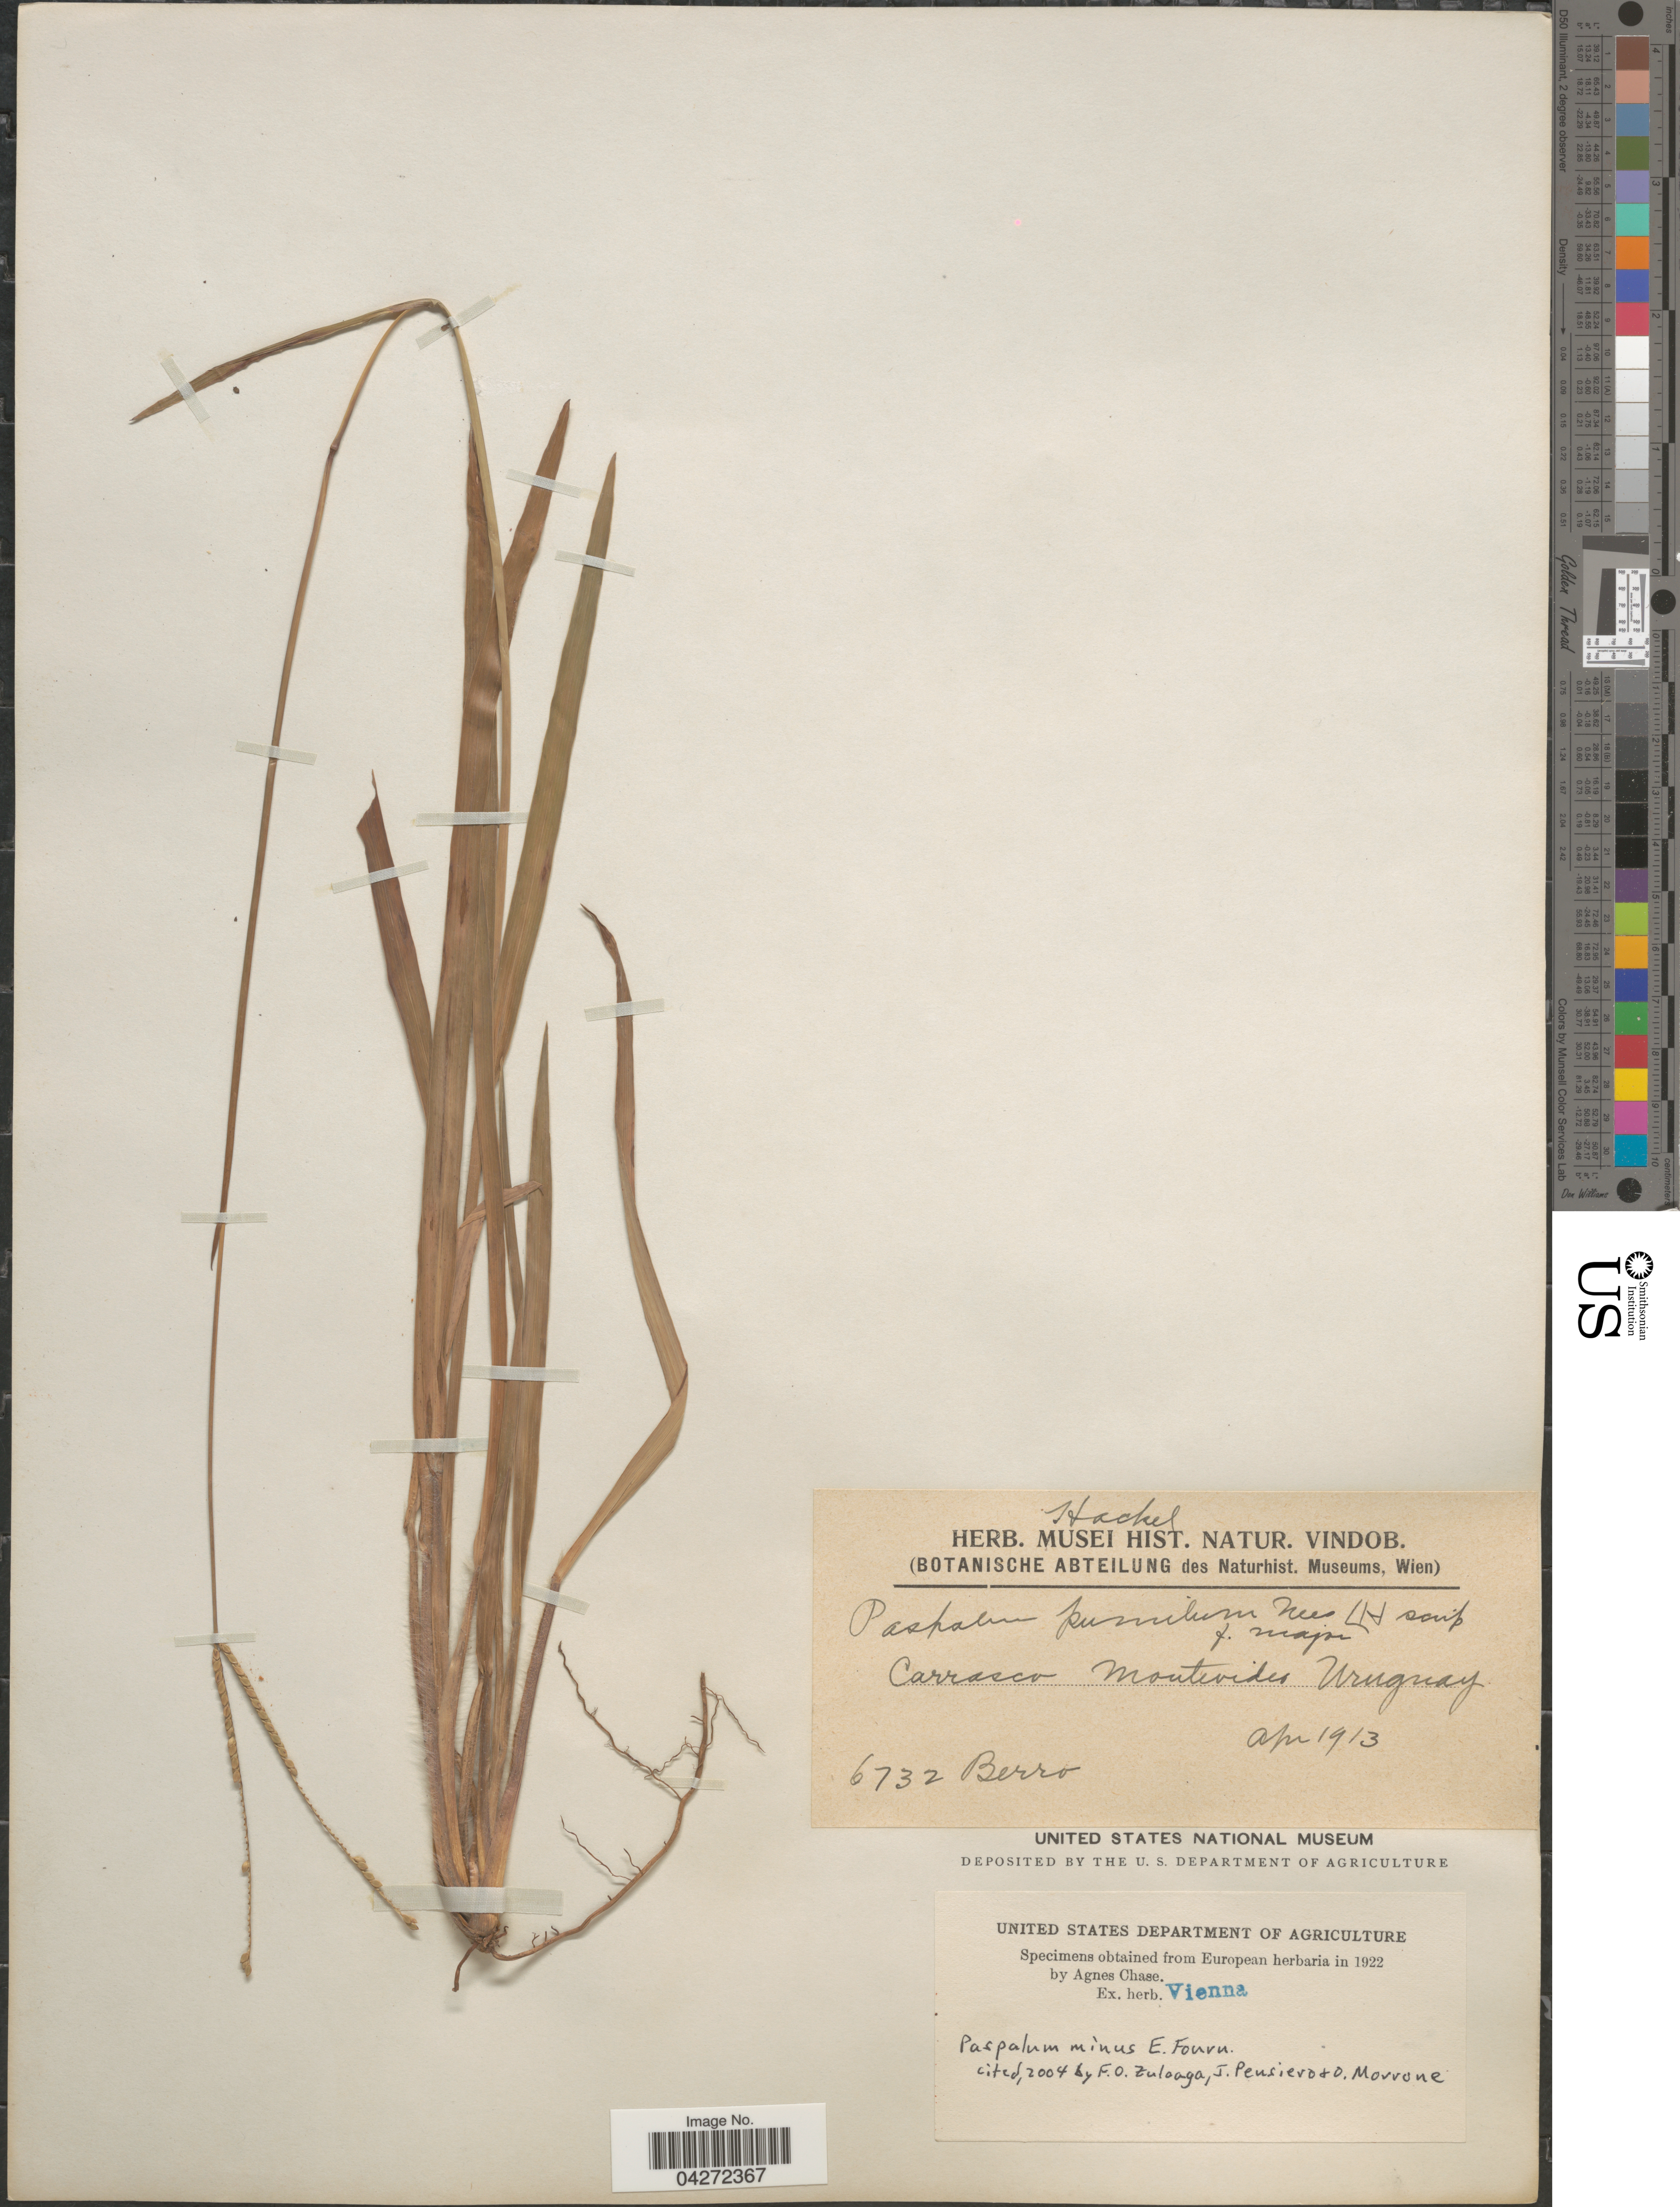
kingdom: Plantae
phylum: Tracheophyta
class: Liliopsida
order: Poales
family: Poaceae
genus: Paspalum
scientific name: Paspalum minus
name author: E. Fourn.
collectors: Berro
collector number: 6732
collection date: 1913-04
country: Uruguay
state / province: Montevideo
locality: Carrasco.